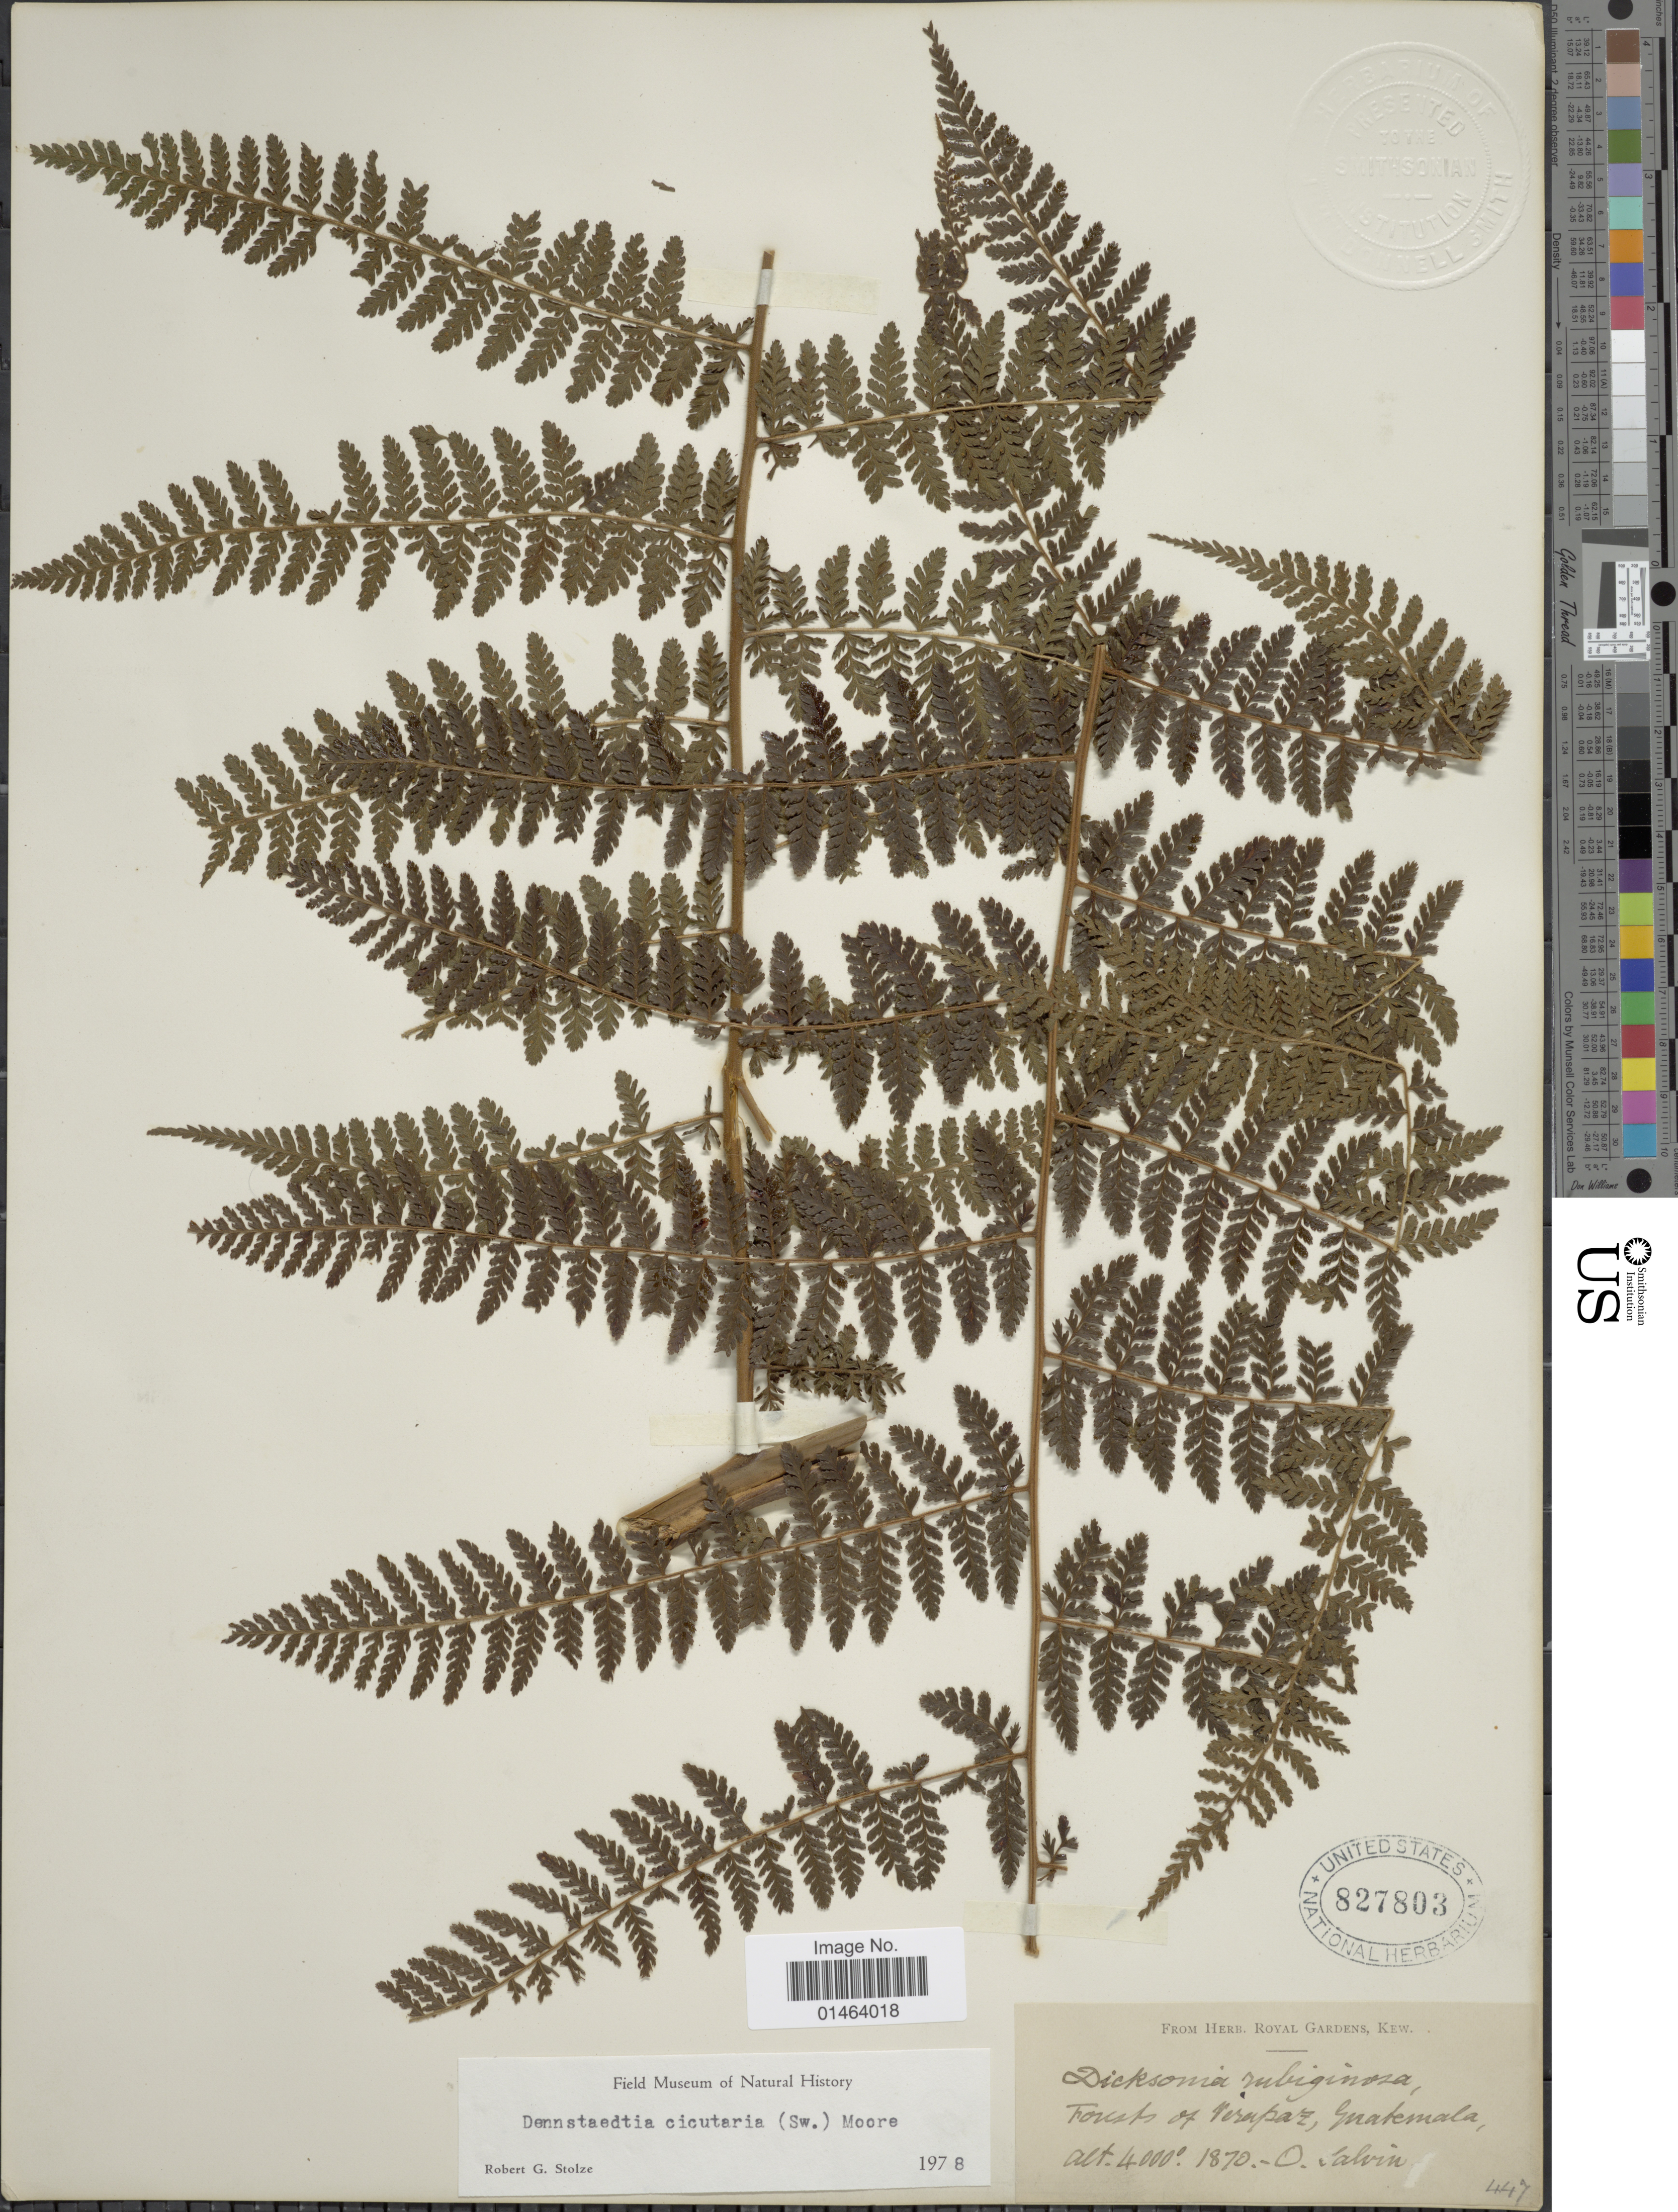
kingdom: Plantae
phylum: Tracheophyta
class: Polypodiopsida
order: Polypodiales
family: Dennstaedtiaceae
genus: Dennstaedtia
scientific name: Dennstaedtia cicutaria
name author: (Sw.) T. Moore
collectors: O. Salvin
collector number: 447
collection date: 1970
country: Guatemala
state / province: Alta Verapaz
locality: Guatemala, Forest of Verapaz.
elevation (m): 1219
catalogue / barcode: US 827803